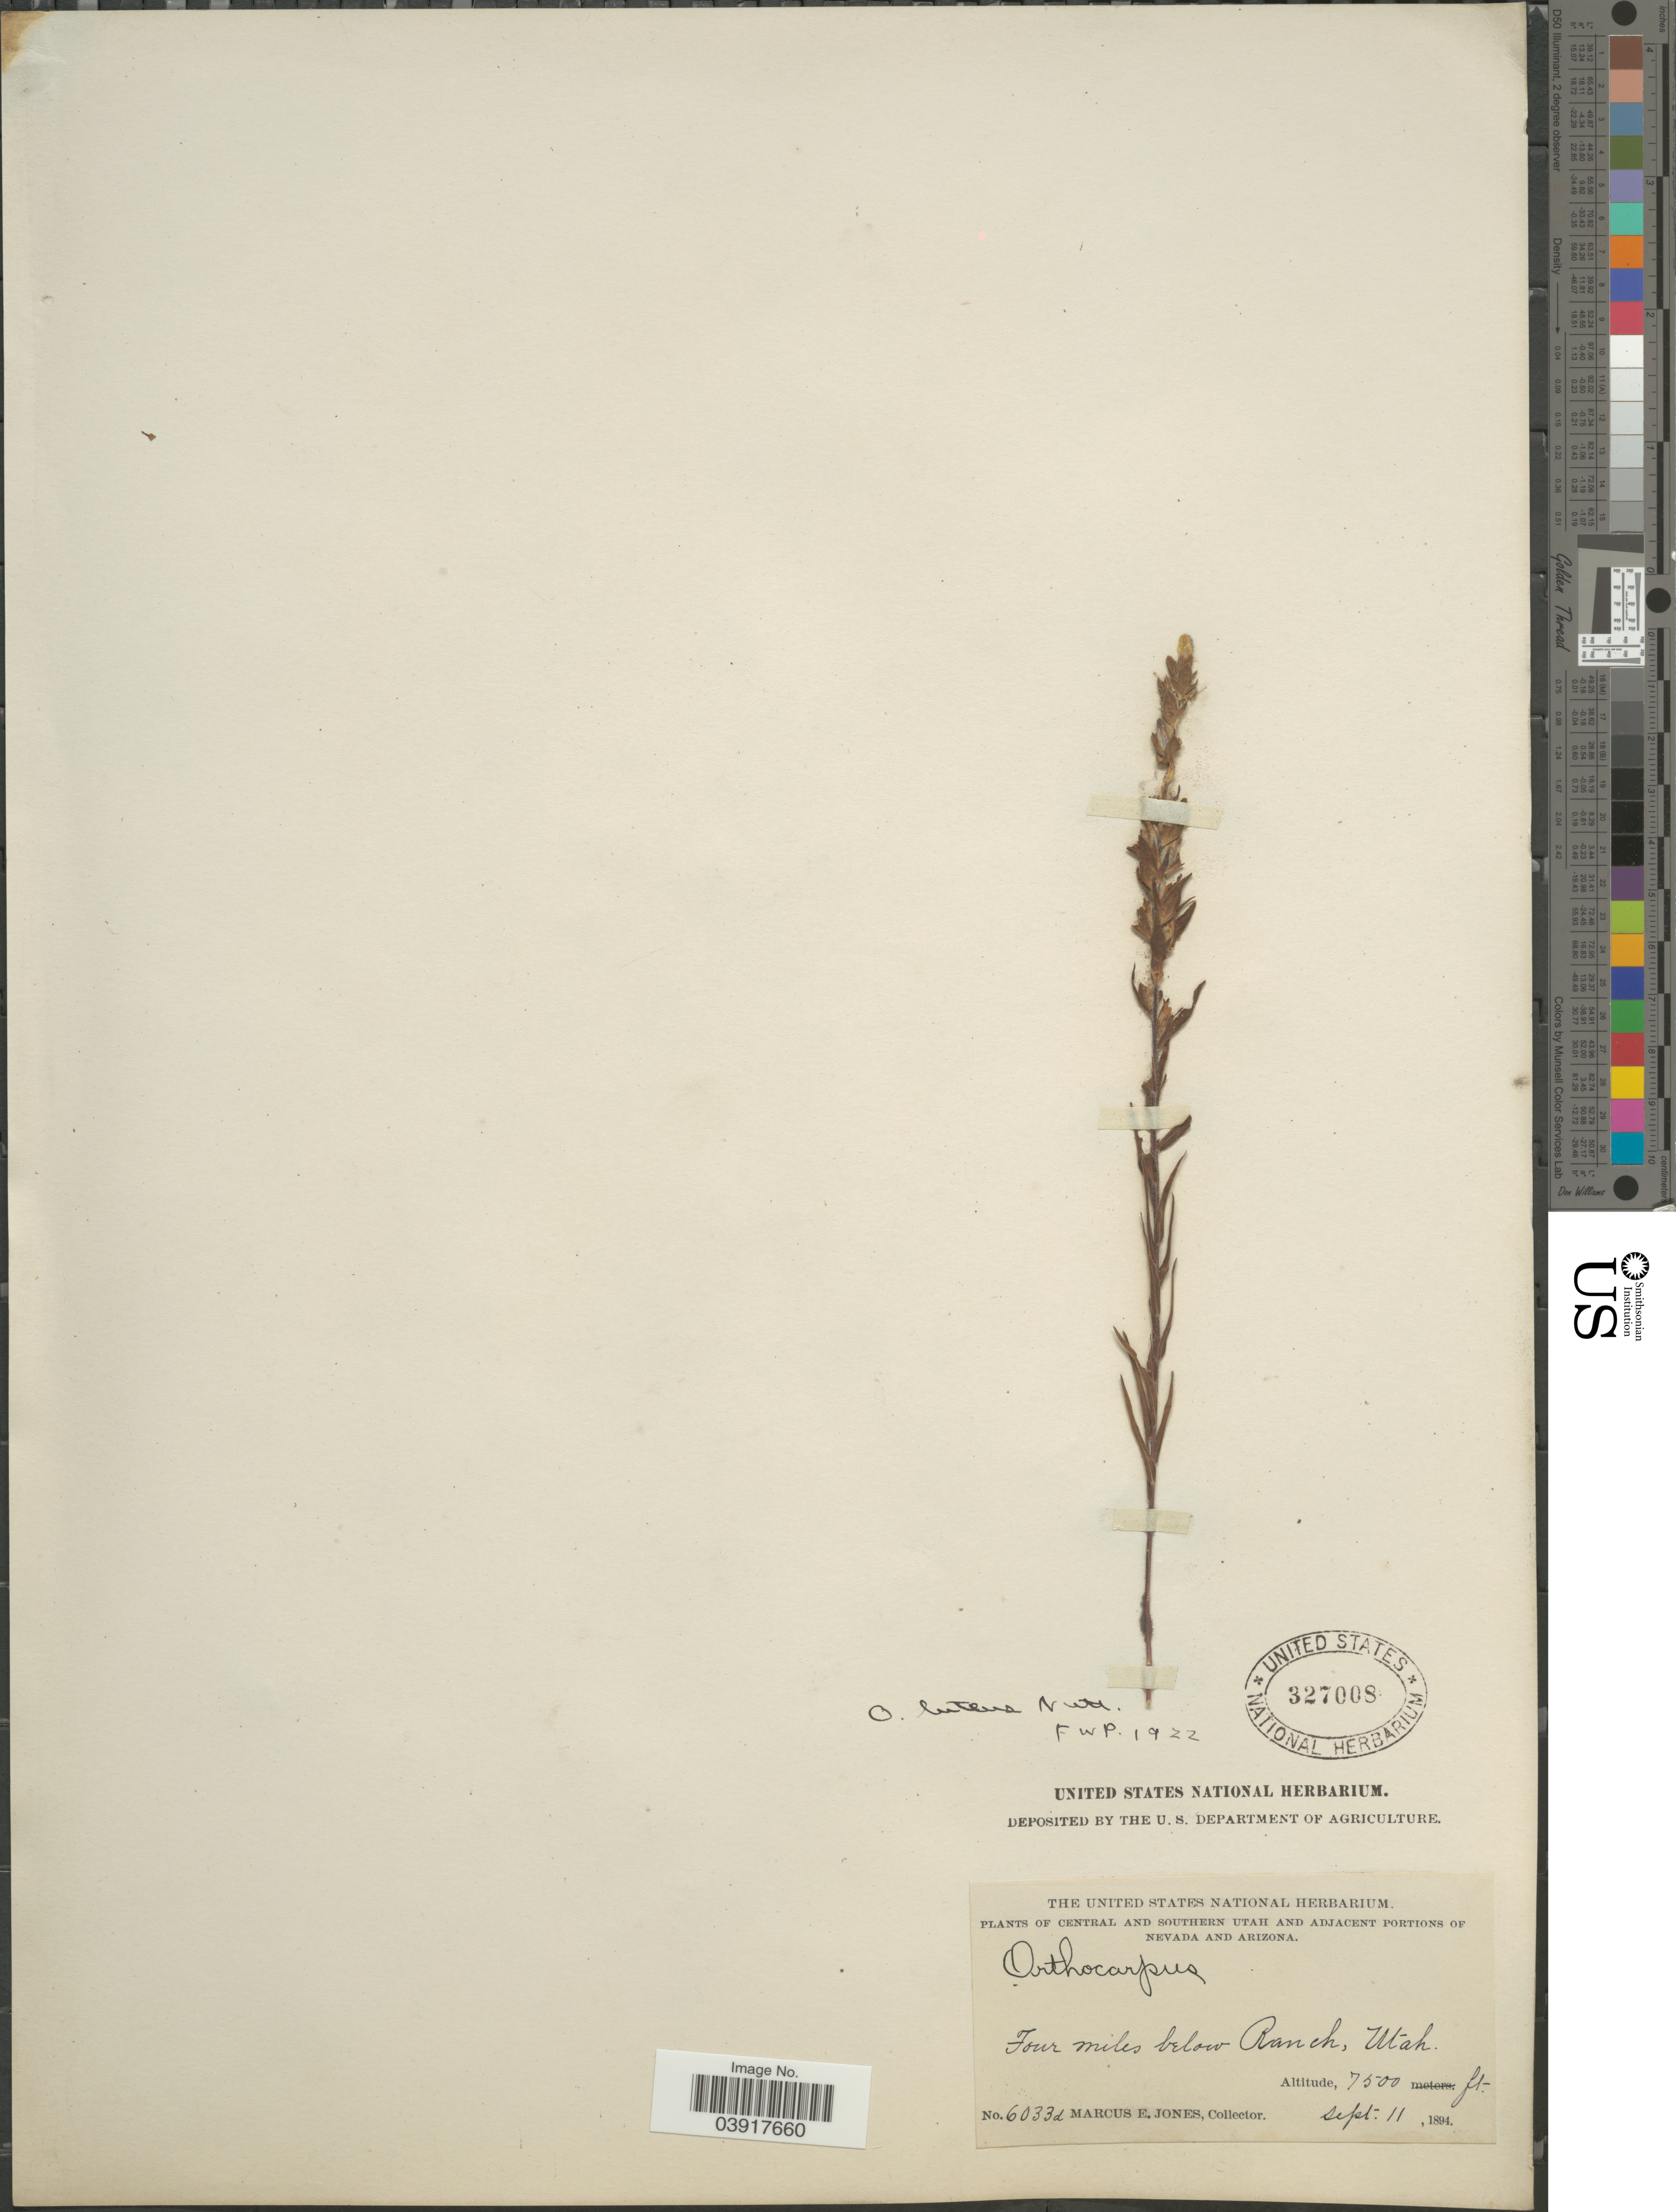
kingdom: Plantae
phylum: Tracheophyta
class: Magnoliopsida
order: Lamiales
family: Orobanchaceae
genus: Orthocarpus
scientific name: Orthocarpus luteus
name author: Nutt.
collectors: M. E. Jones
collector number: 6033d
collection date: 1894-09-11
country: United States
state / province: Utah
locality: Central and Southern Utah. Four miles below Ranch.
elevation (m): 2286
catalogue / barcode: US 327008